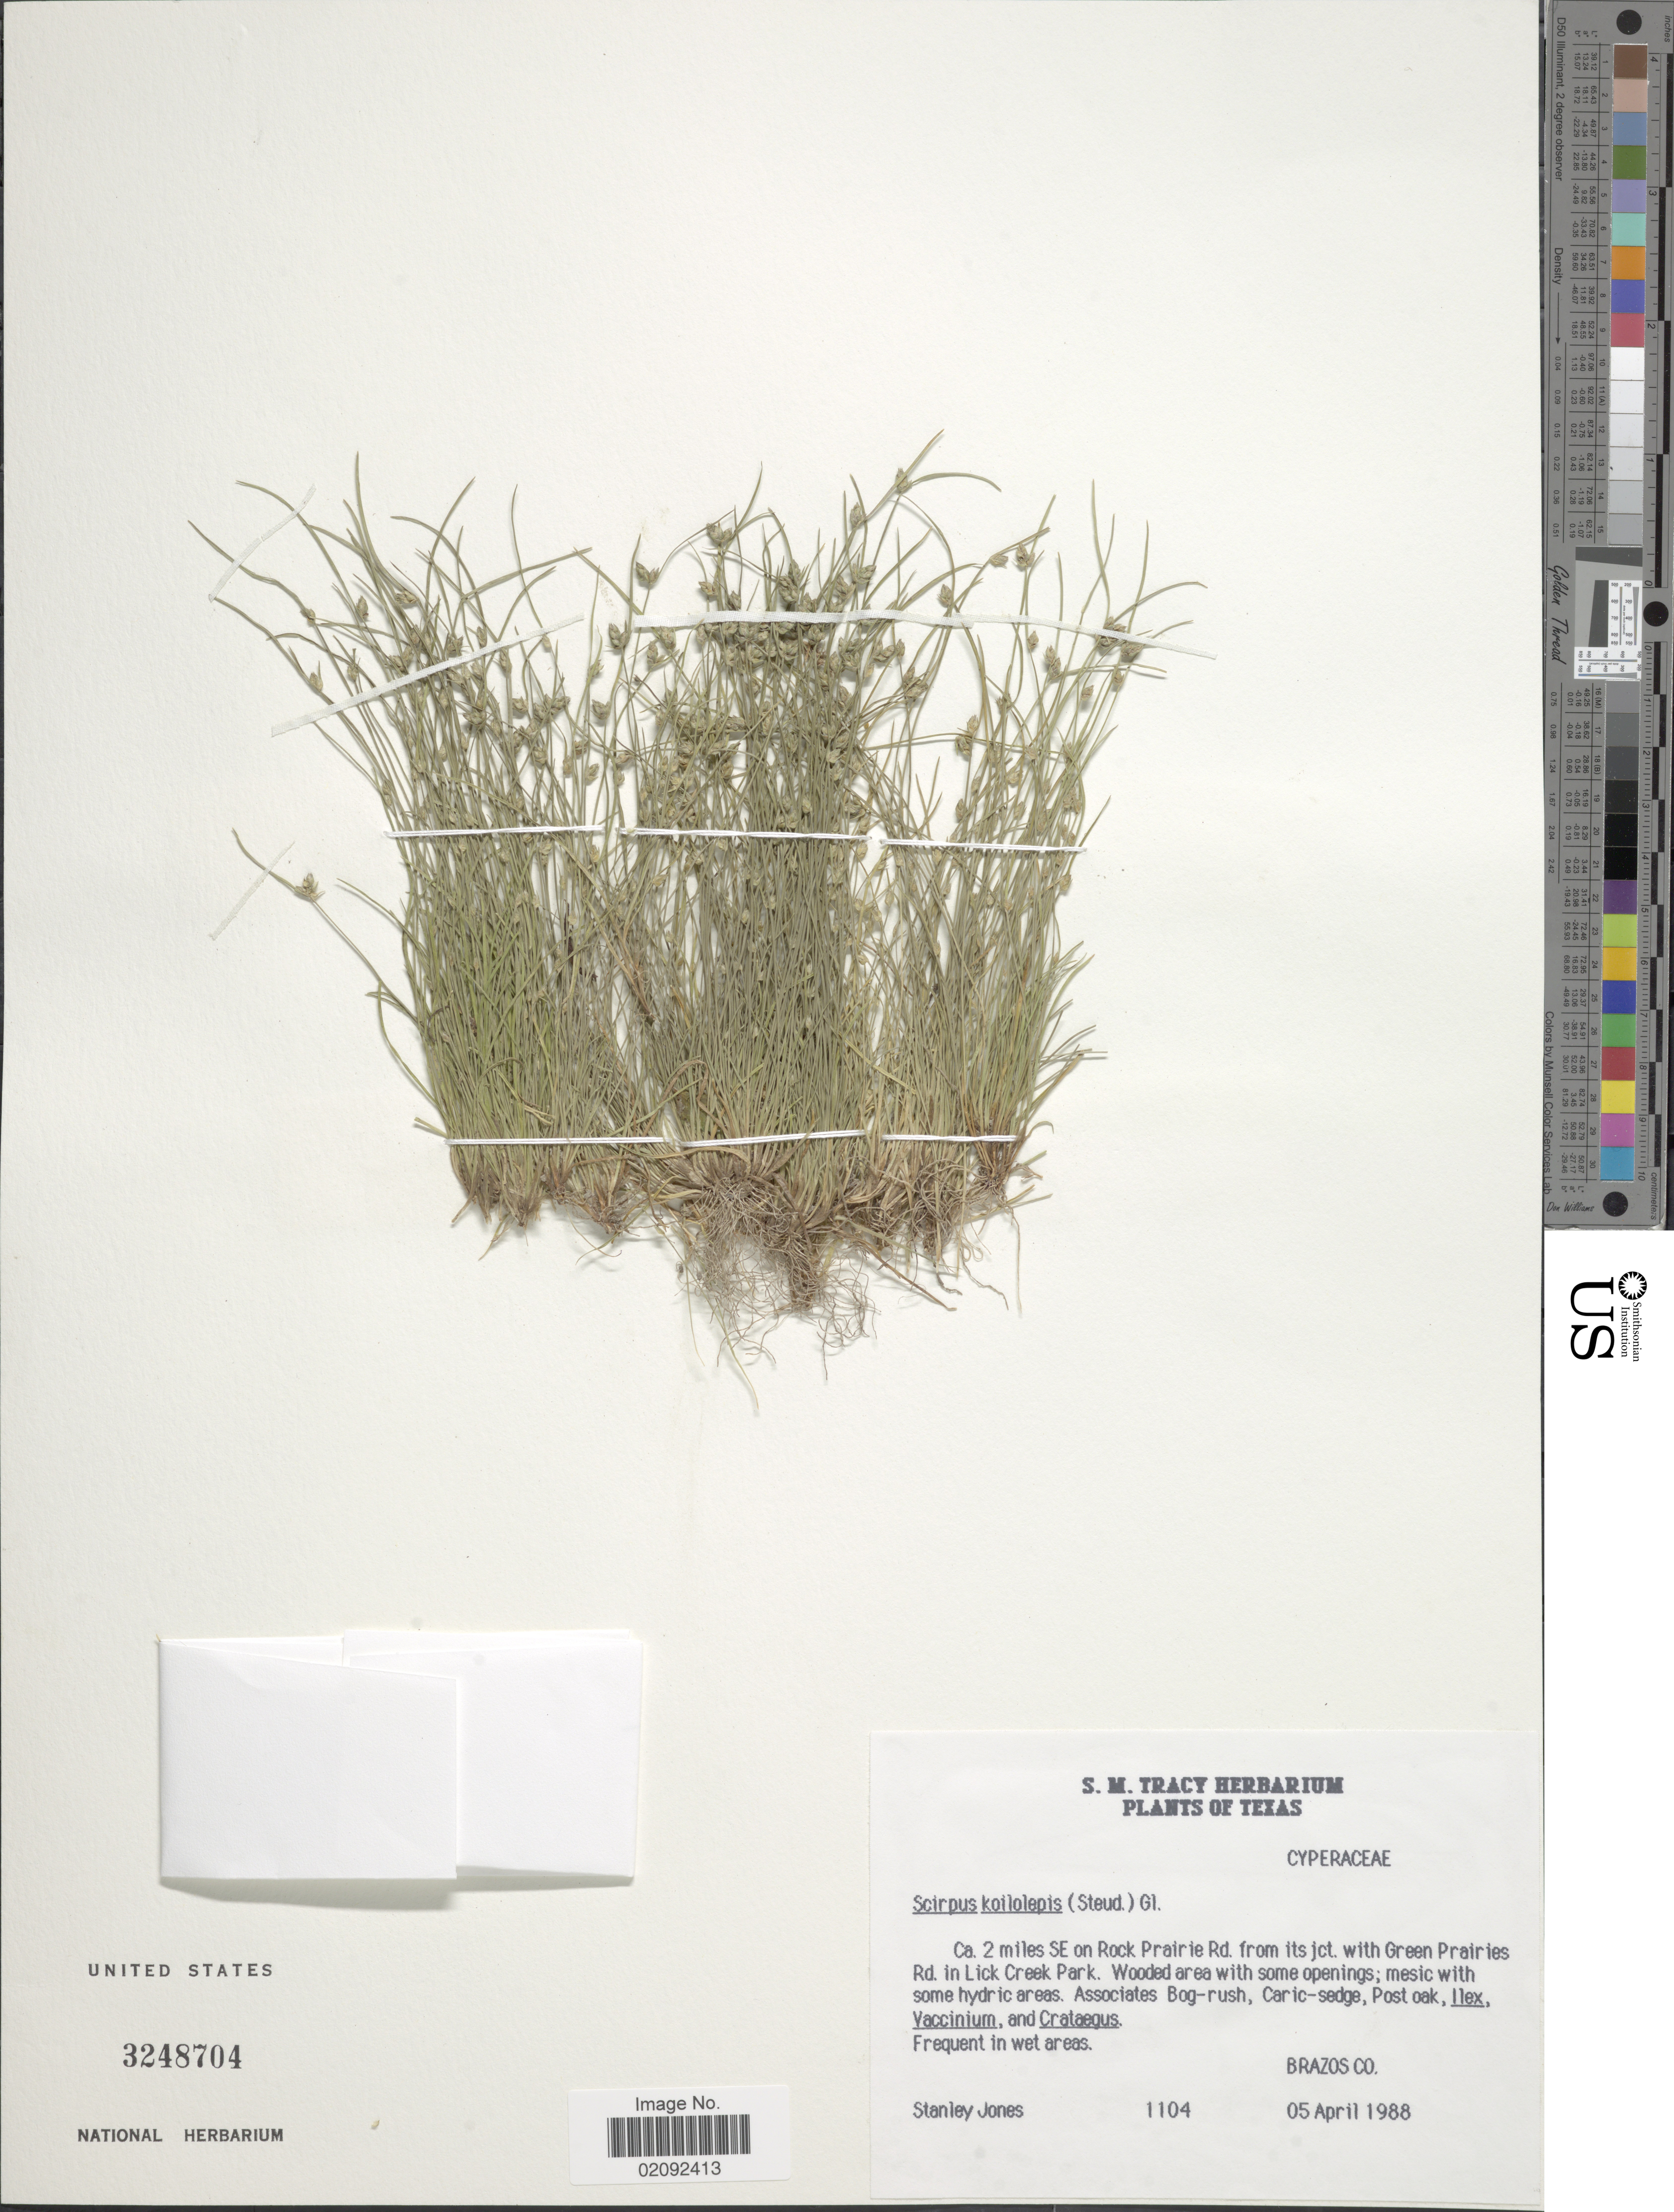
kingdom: Plantae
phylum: Tracheophyta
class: Liliopsida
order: Poales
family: Cyperaceae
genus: Isolepis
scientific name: Isolepis carinata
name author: Hook. & Arn. ex Torr.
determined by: Strong, M. T., (US), Smithsonian Institution - National Museum of Natural History (UNITED STATES)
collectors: S. D. Jones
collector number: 1104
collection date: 1988-04-05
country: United States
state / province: Texas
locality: Ca. 2 miles SE on Rock Prairie Rd. from jct. with Green Prairies Rd. in Lick Creek Park, Brazos Co.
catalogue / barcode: US 3248704